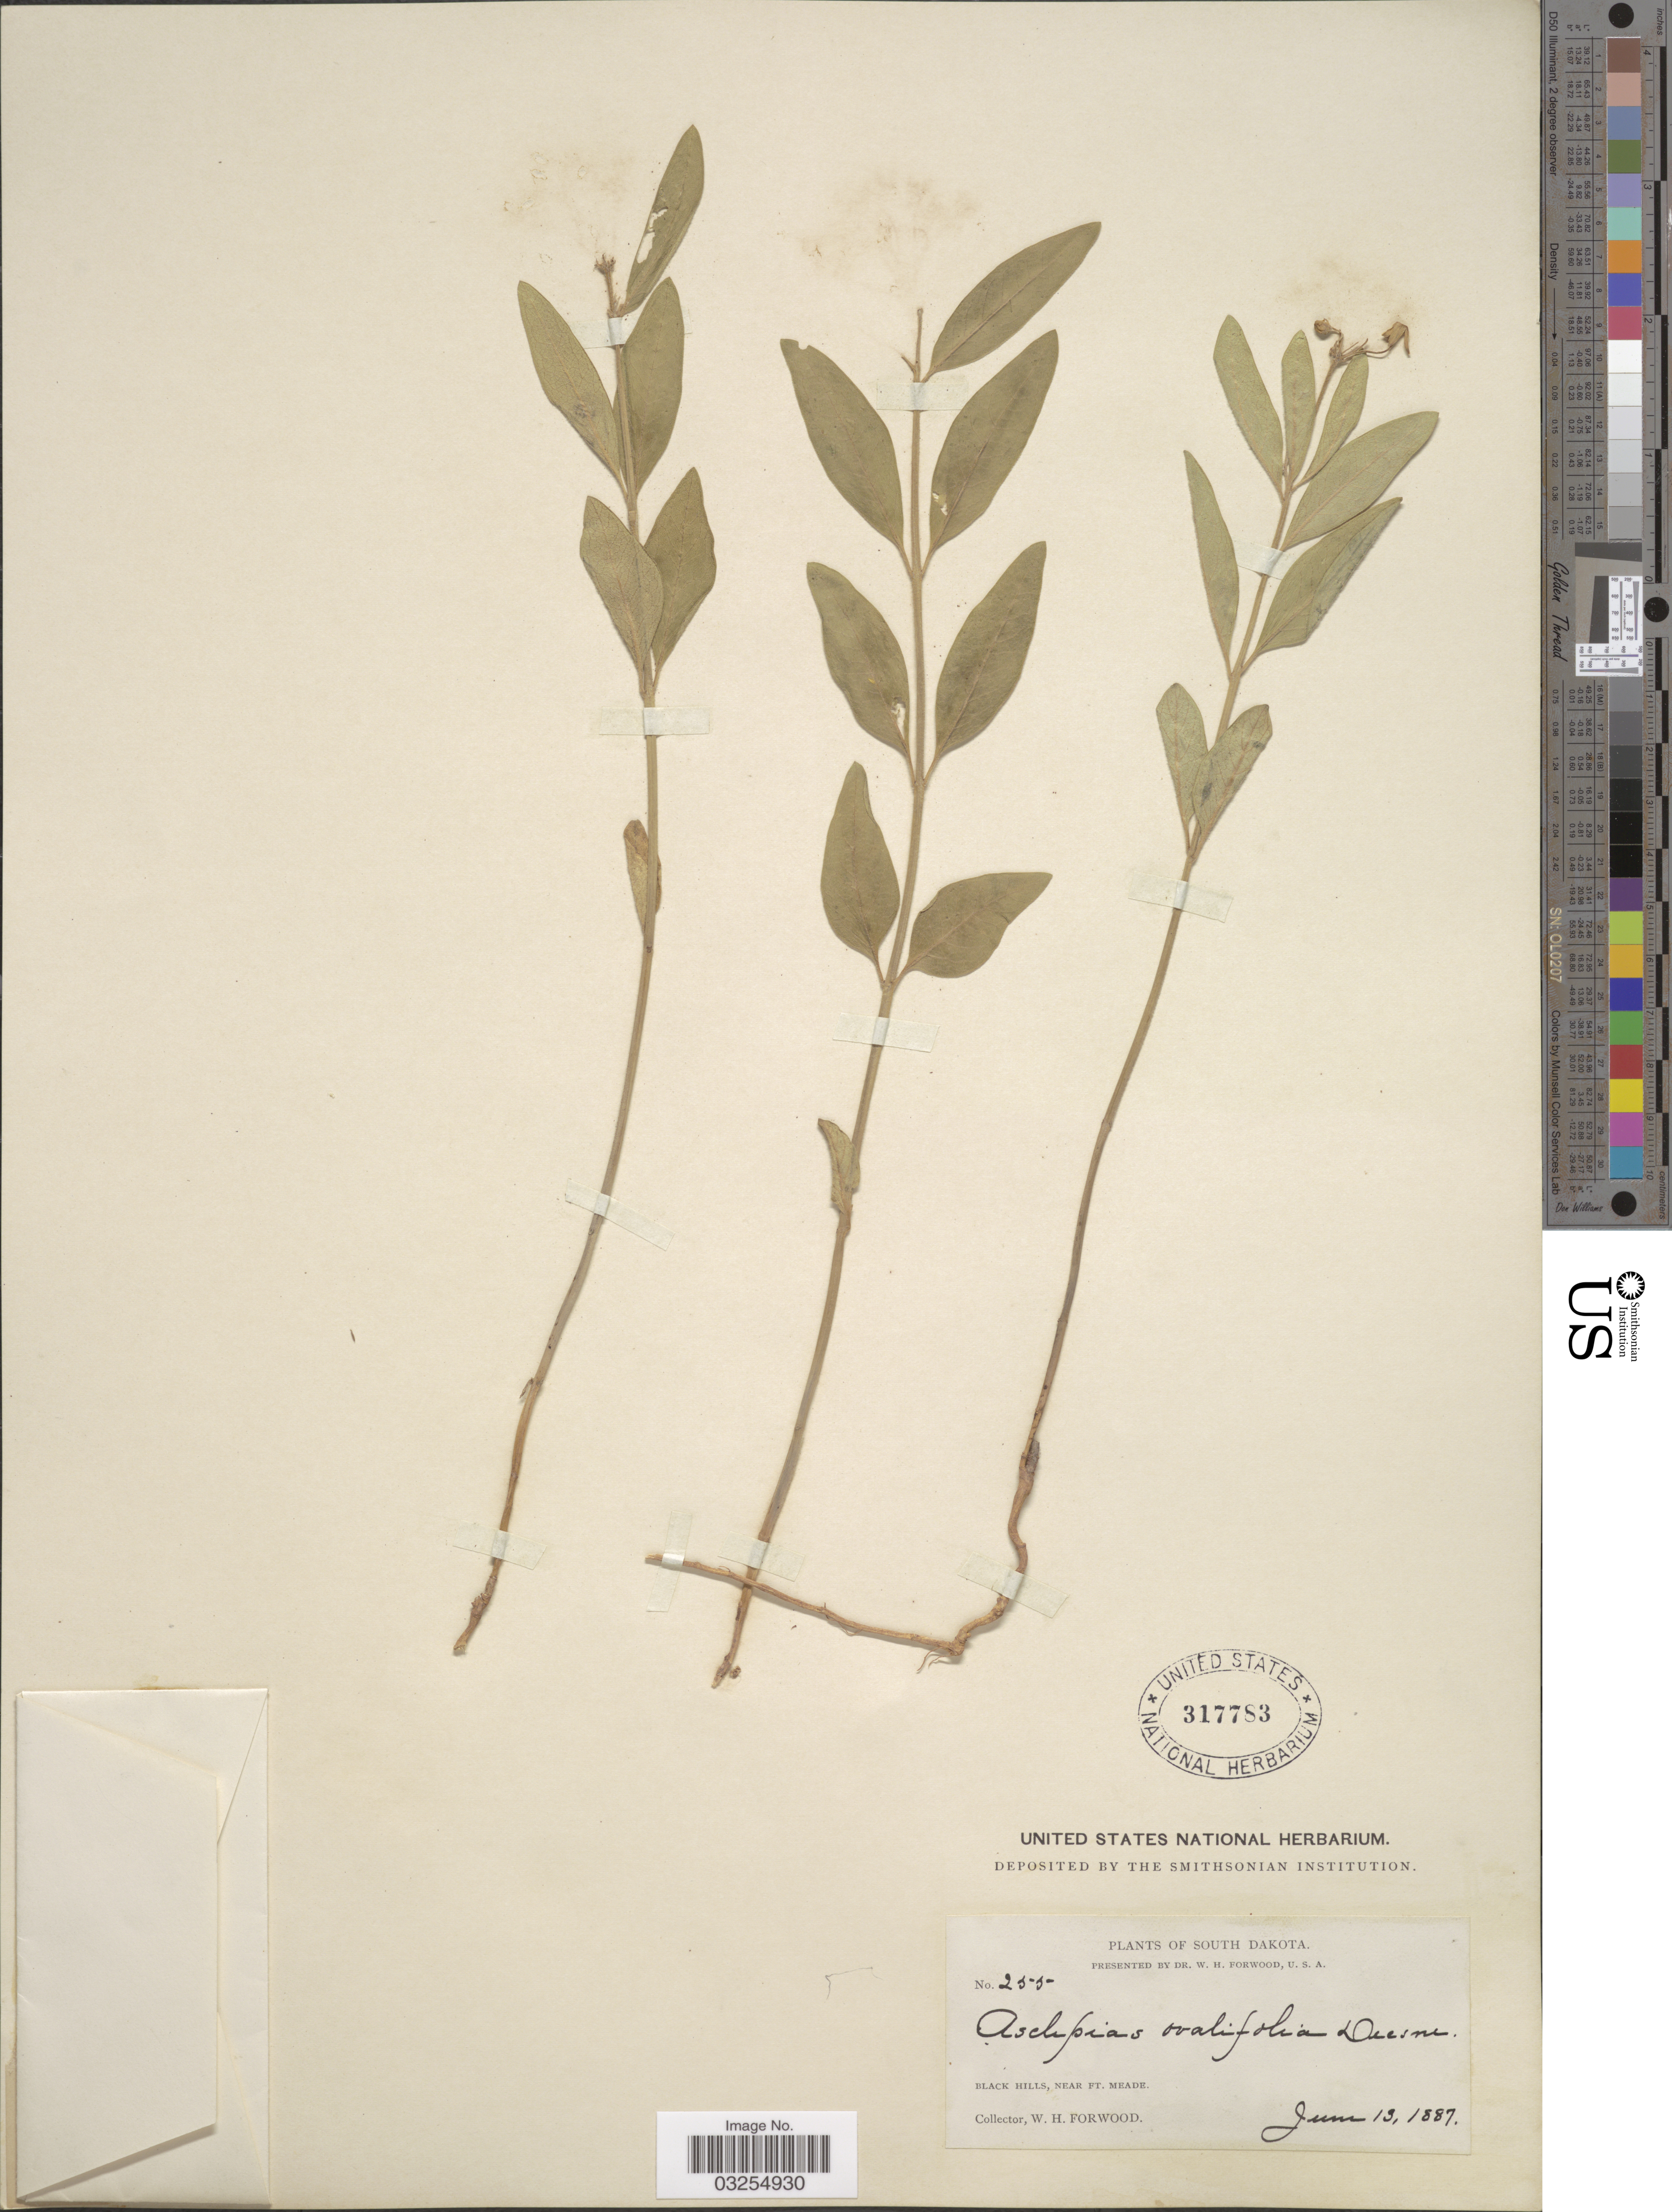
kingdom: Plantae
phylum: Tracheophyta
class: Magnoliopsida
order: Gentianales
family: Apocynaceae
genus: Asclepias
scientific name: Asclepias ovalifolia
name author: Decne.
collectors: W. Forwood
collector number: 255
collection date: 1887-06-13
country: United States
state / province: South Dakota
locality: Black Hills, near Ft. Meade.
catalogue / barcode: US 317783